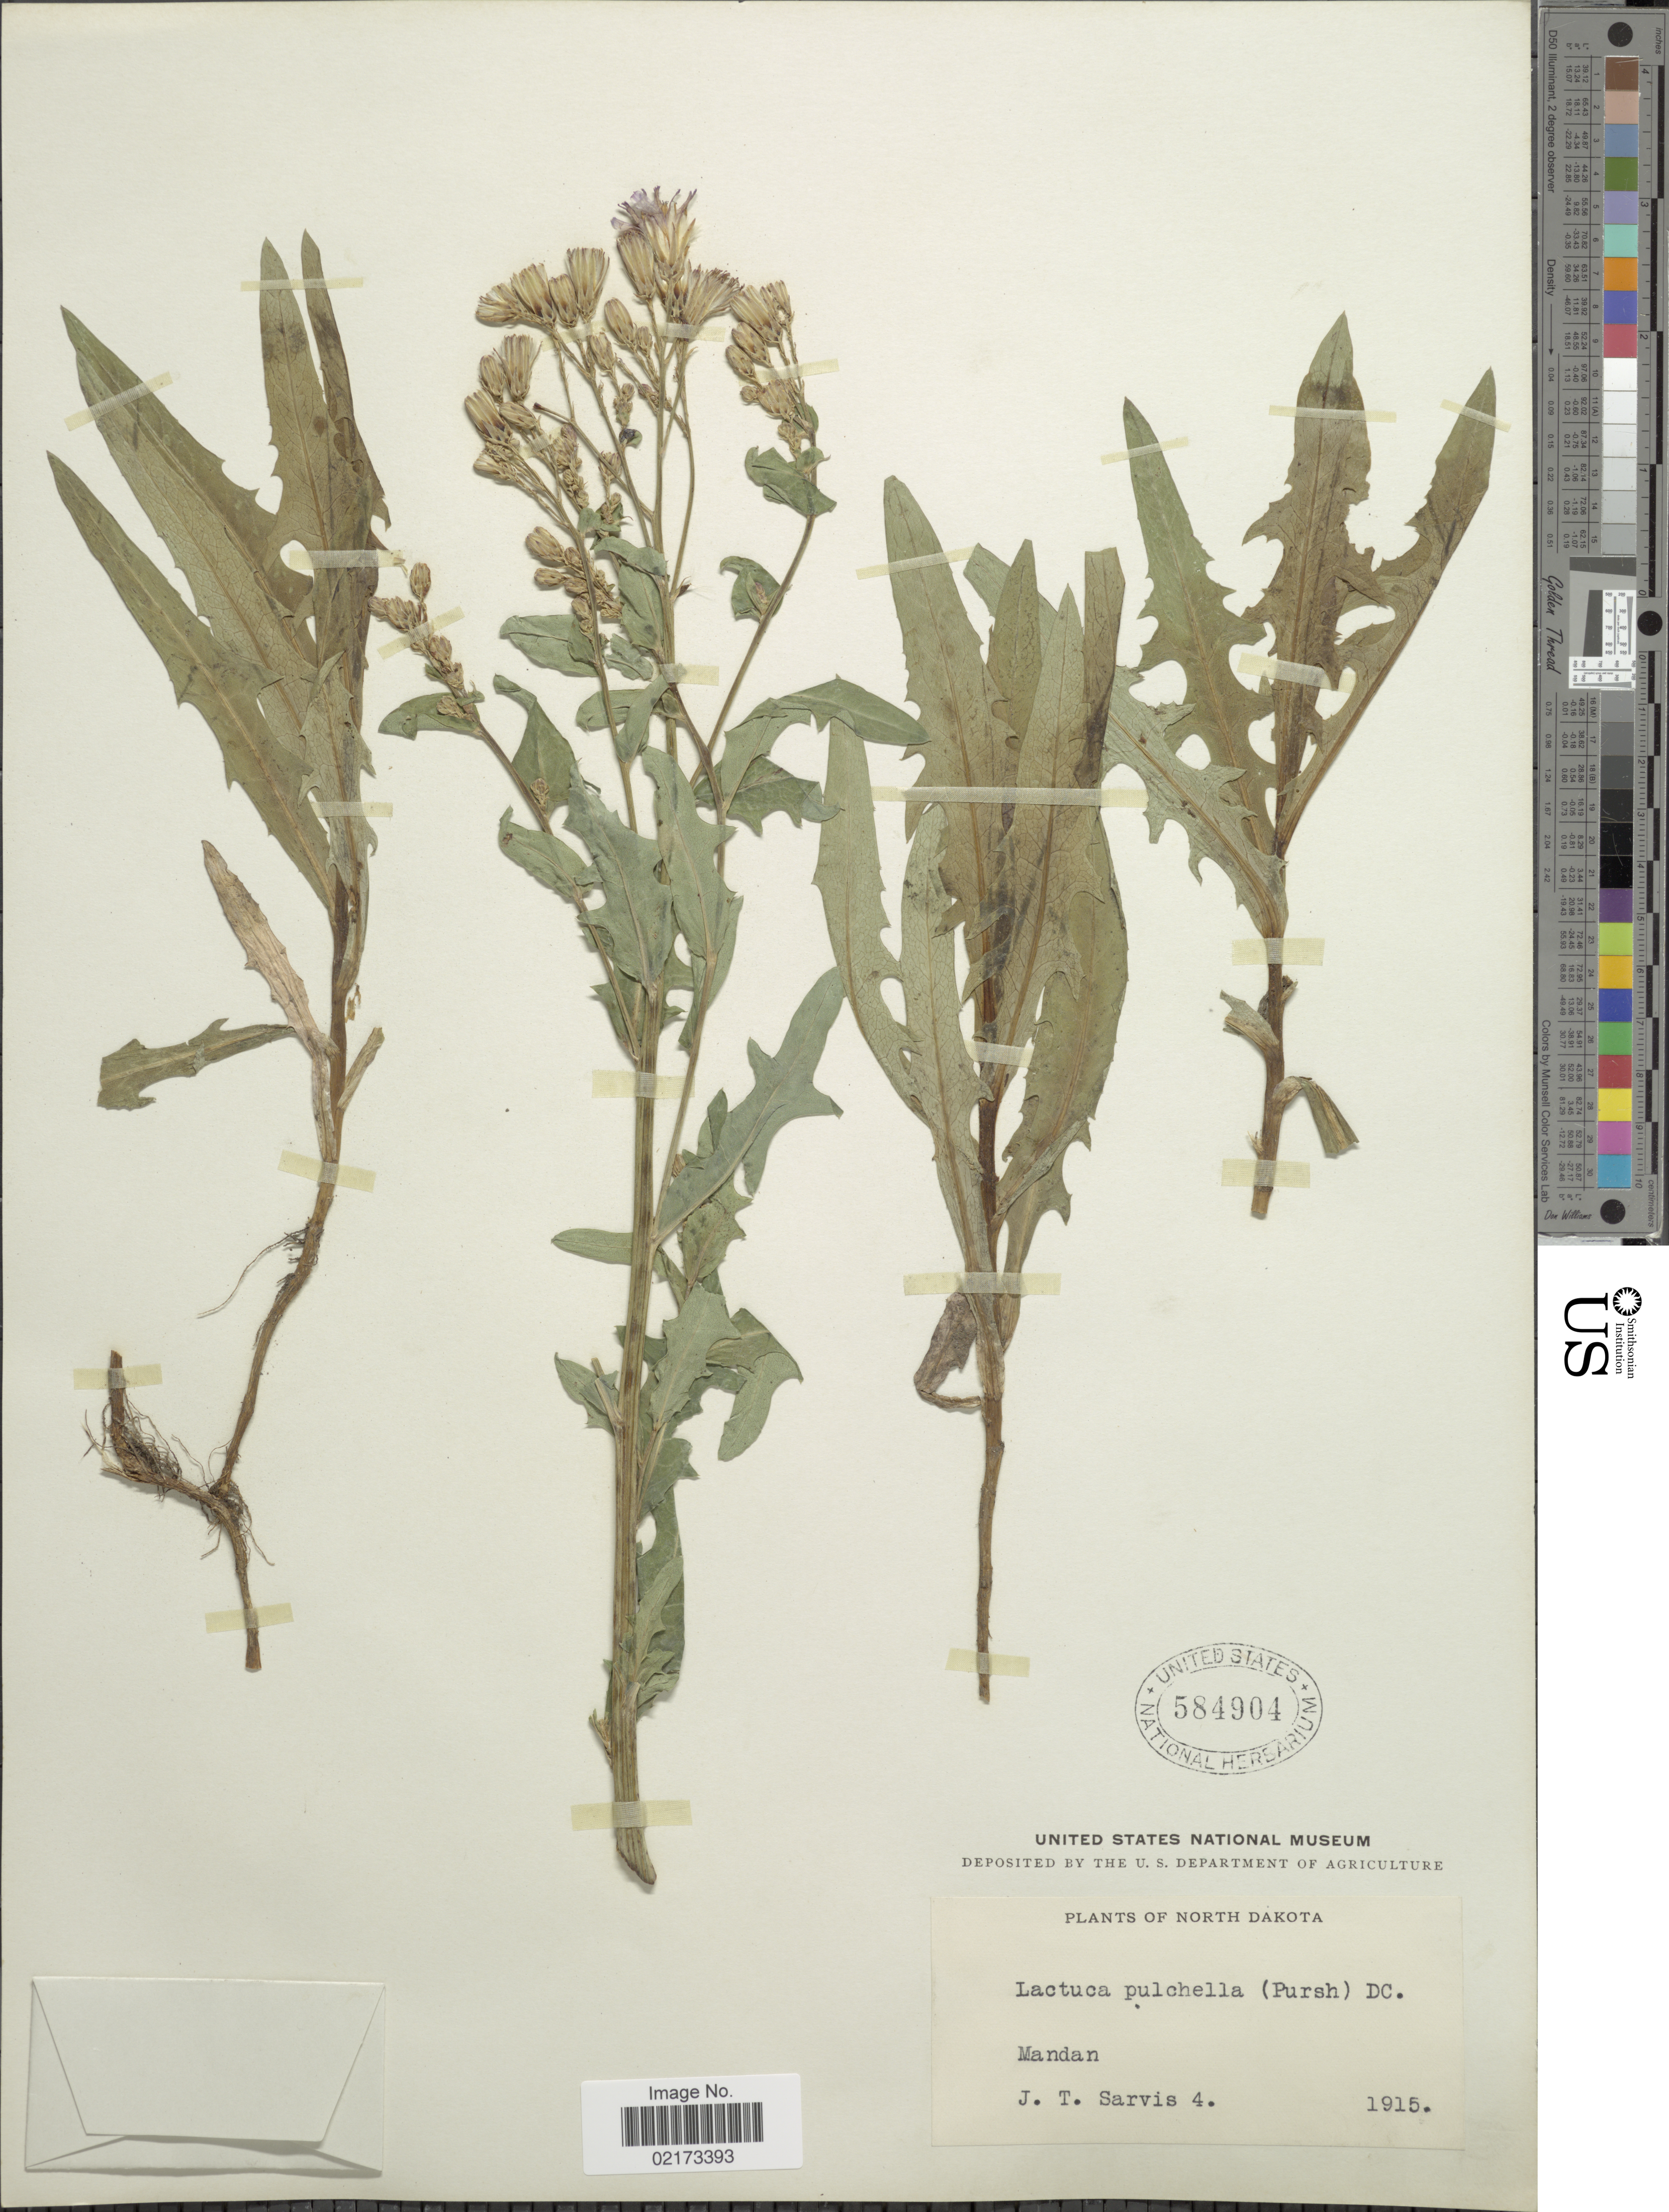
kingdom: Plantae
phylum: Tracheophyta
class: Magnoliopsida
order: Asterales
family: Asteraceae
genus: Lactuca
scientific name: Lactuca tatarica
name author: (L.) C.A. Mey.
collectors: J. Sarvis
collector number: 4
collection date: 1915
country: United States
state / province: North Dakota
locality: Mandan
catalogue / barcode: US 584904